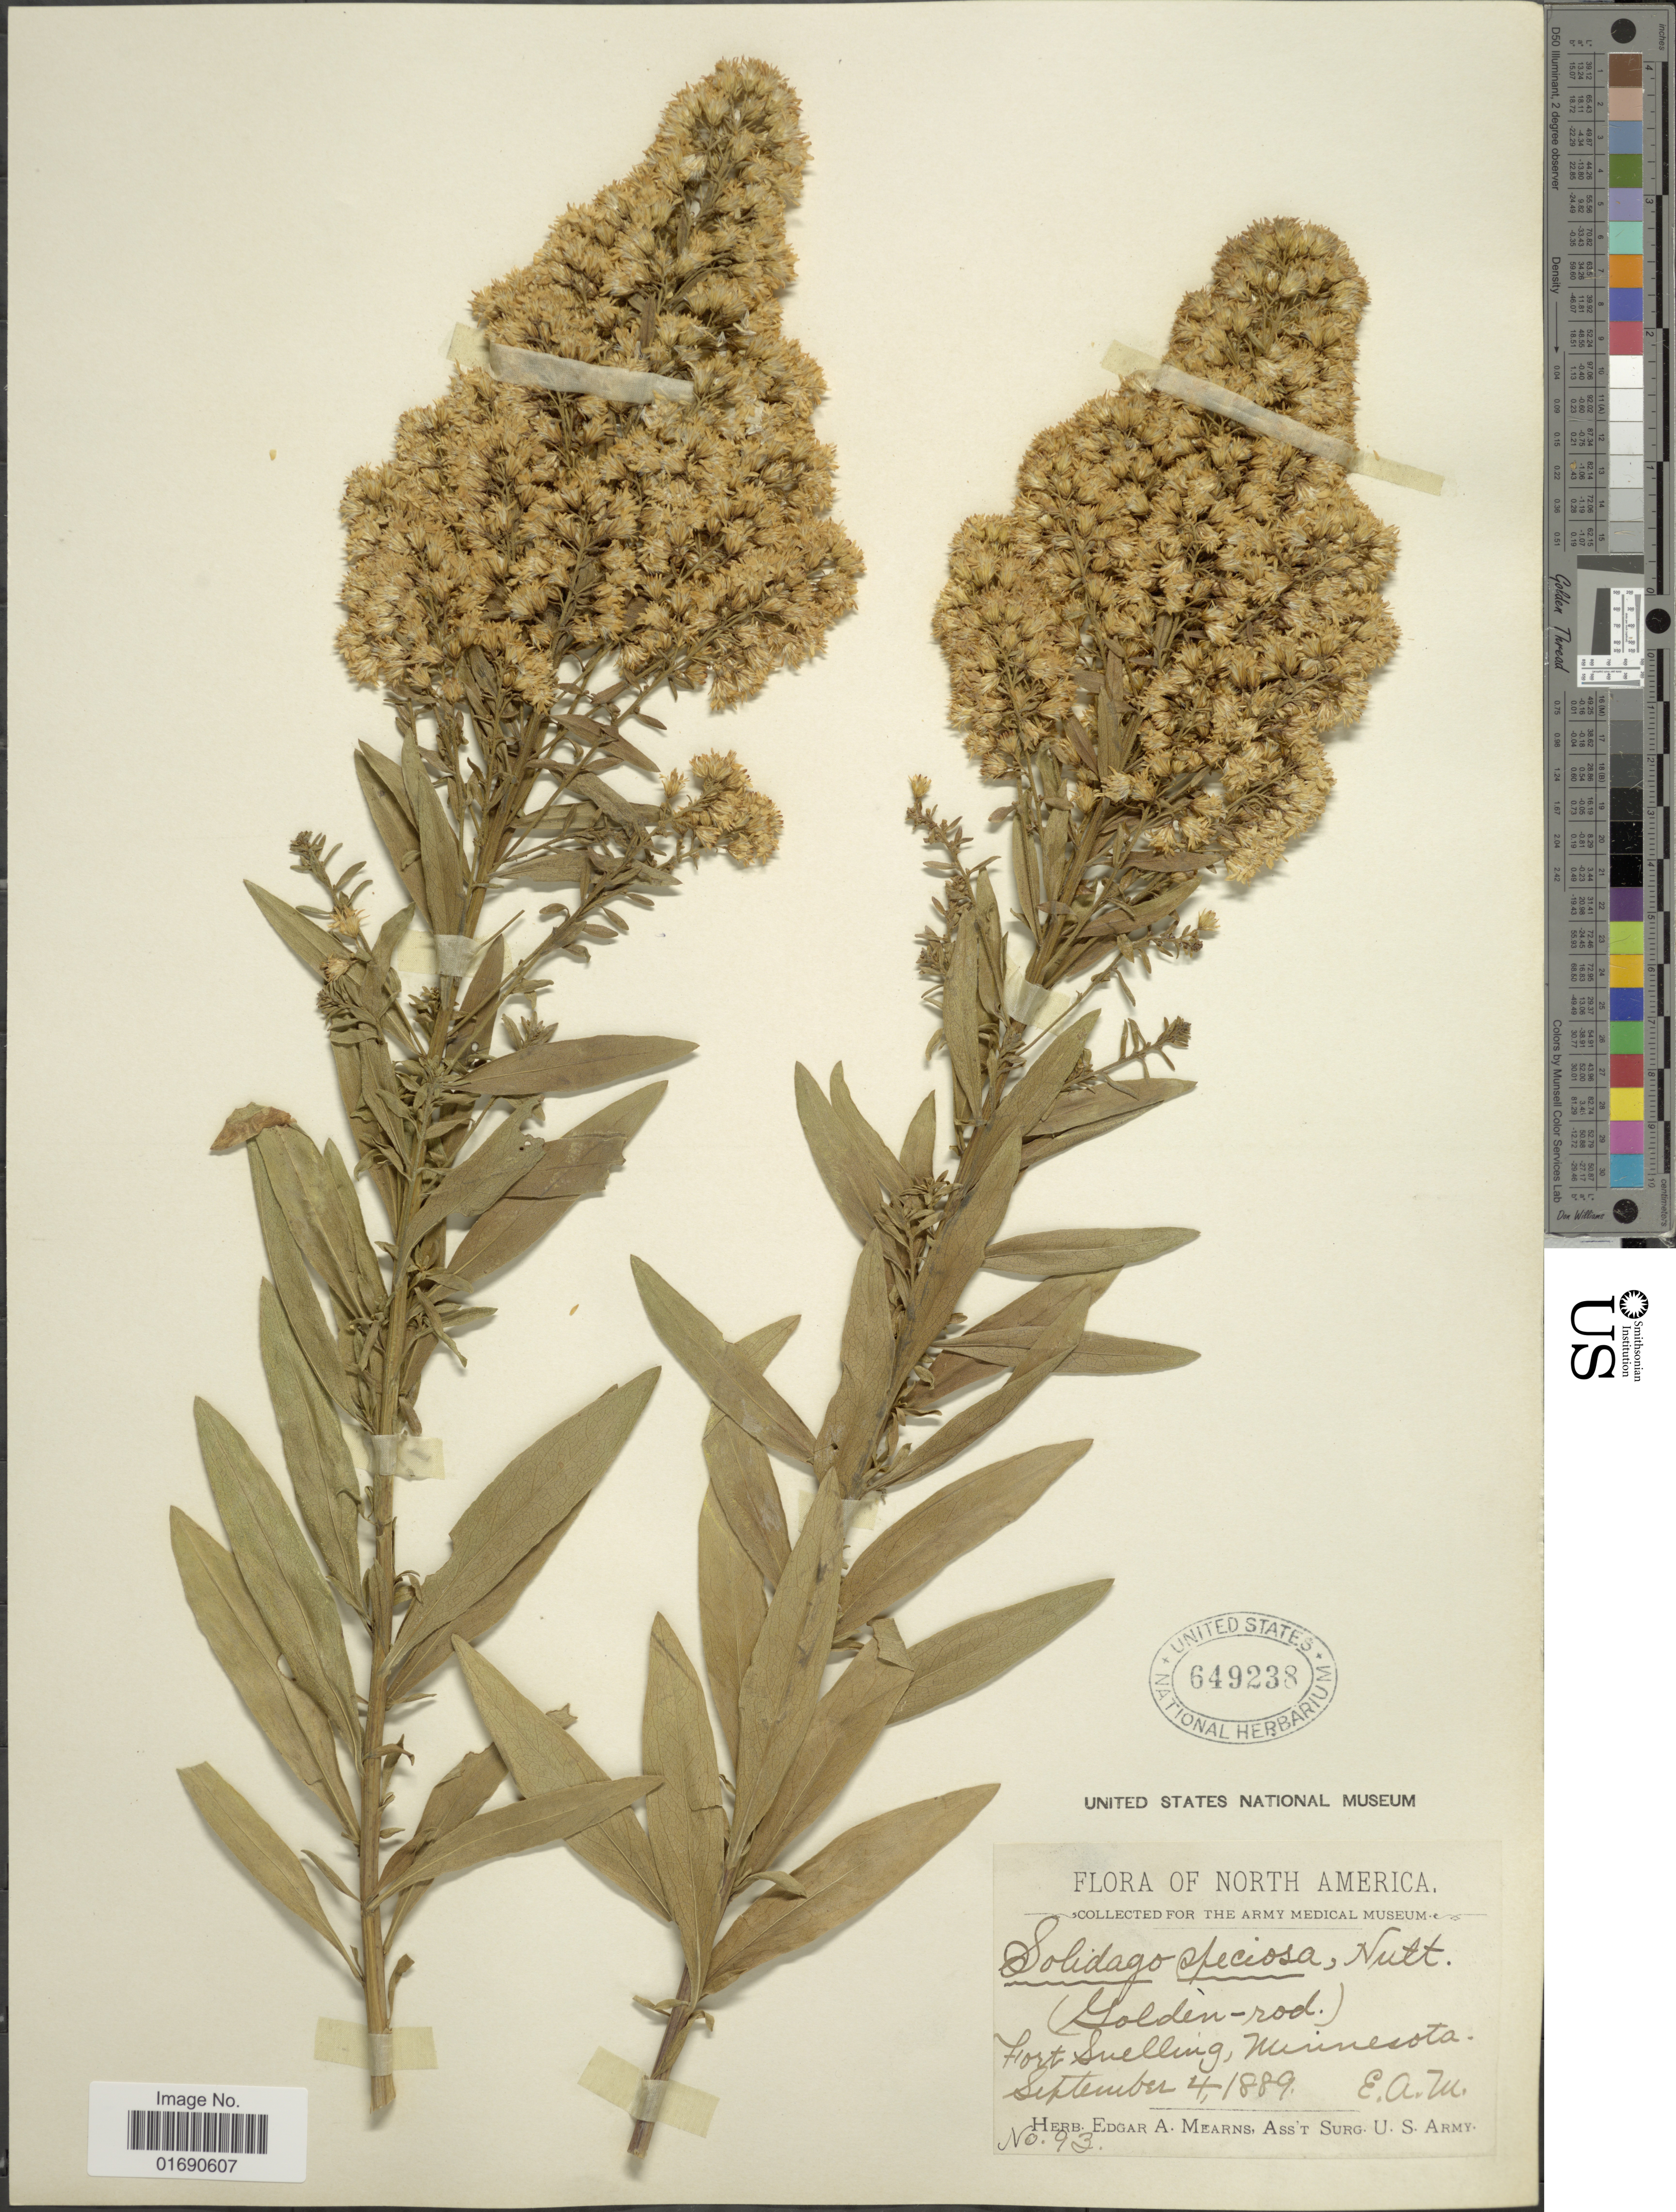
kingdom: Plantae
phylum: Tracheophyta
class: Magnoliopsida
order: Asterales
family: Asteraceae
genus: Solidago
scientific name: Solidago speciosa var. angustata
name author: Torr. & A. Gray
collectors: E. A. Mearns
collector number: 93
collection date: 1889-09-04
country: United States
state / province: Minnesota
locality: Fort Snelling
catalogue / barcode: US 649238